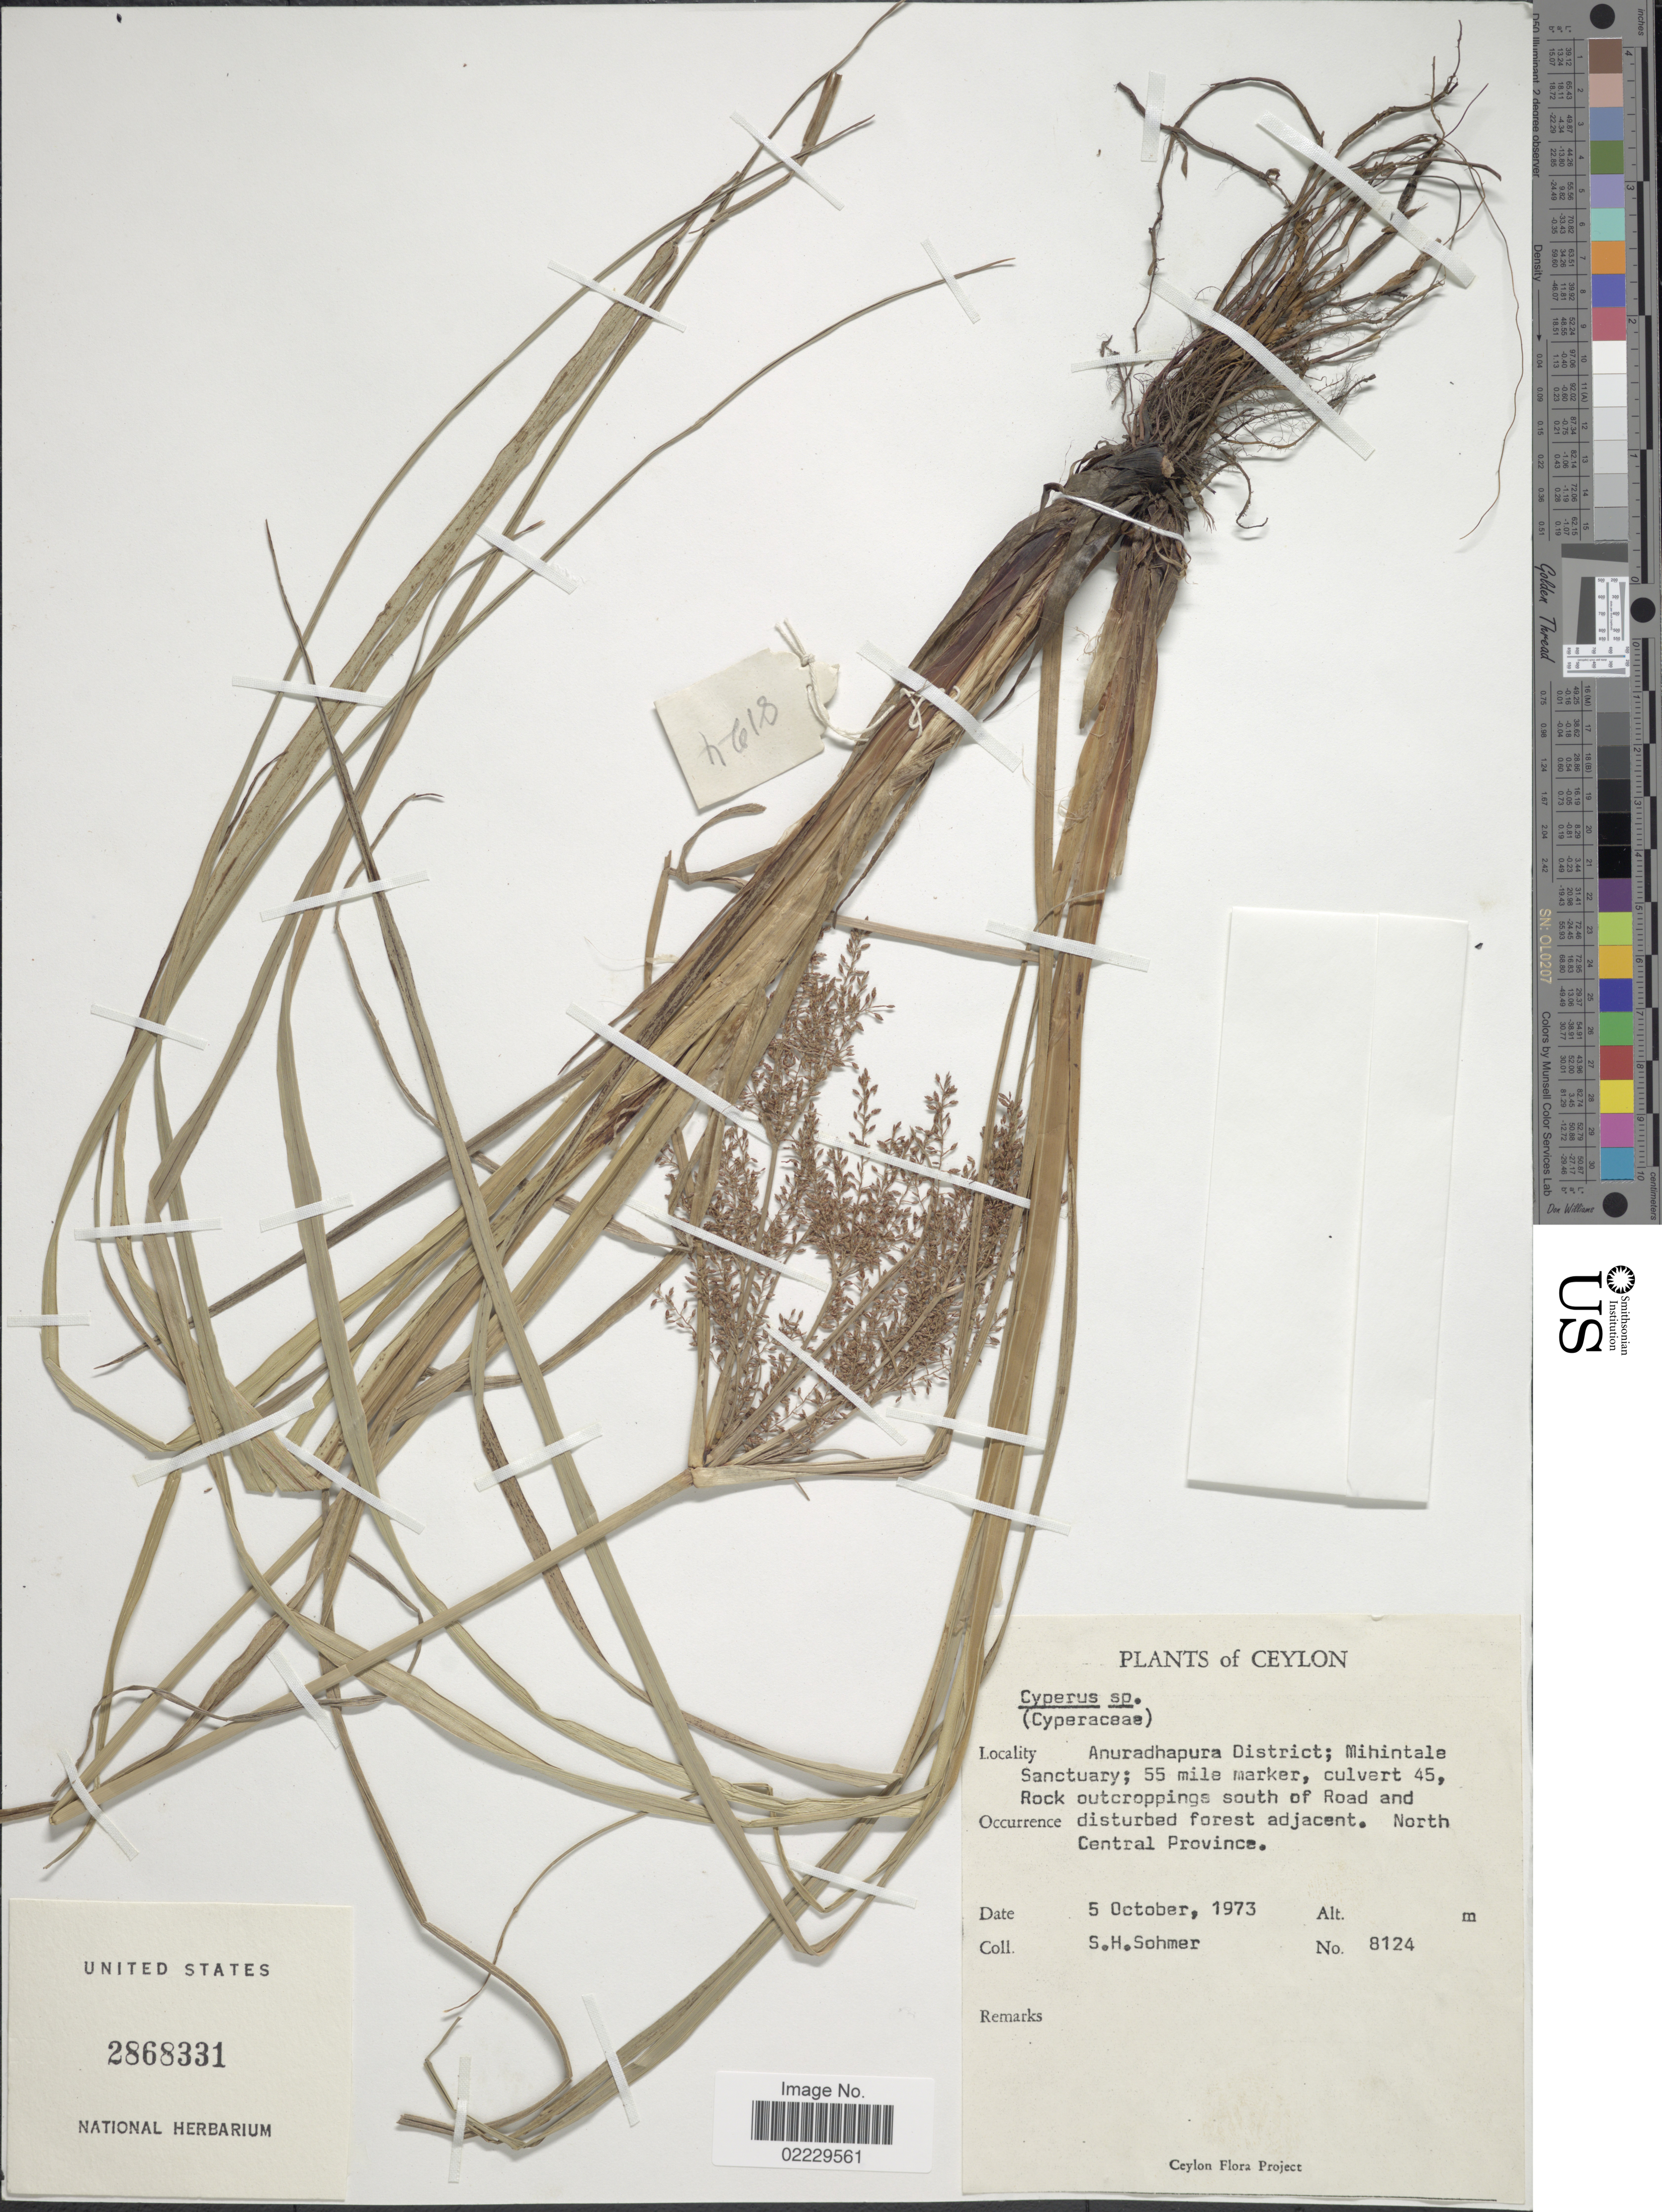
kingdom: Plantae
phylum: Tracheophyta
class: Liliopsida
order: Poales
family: Cyperaceae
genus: Cyperus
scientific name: Cyperus nutans subsp. eleusinoides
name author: (Kunth) T. Koyama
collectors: S. H. Sohmer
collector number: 8124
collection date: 1973-10-05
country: Sri Lanka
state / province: North Central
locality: Anuradhapura District: Mihintale Sanctuary; 55 mile marker, culvert 45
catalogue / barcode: US 2868331